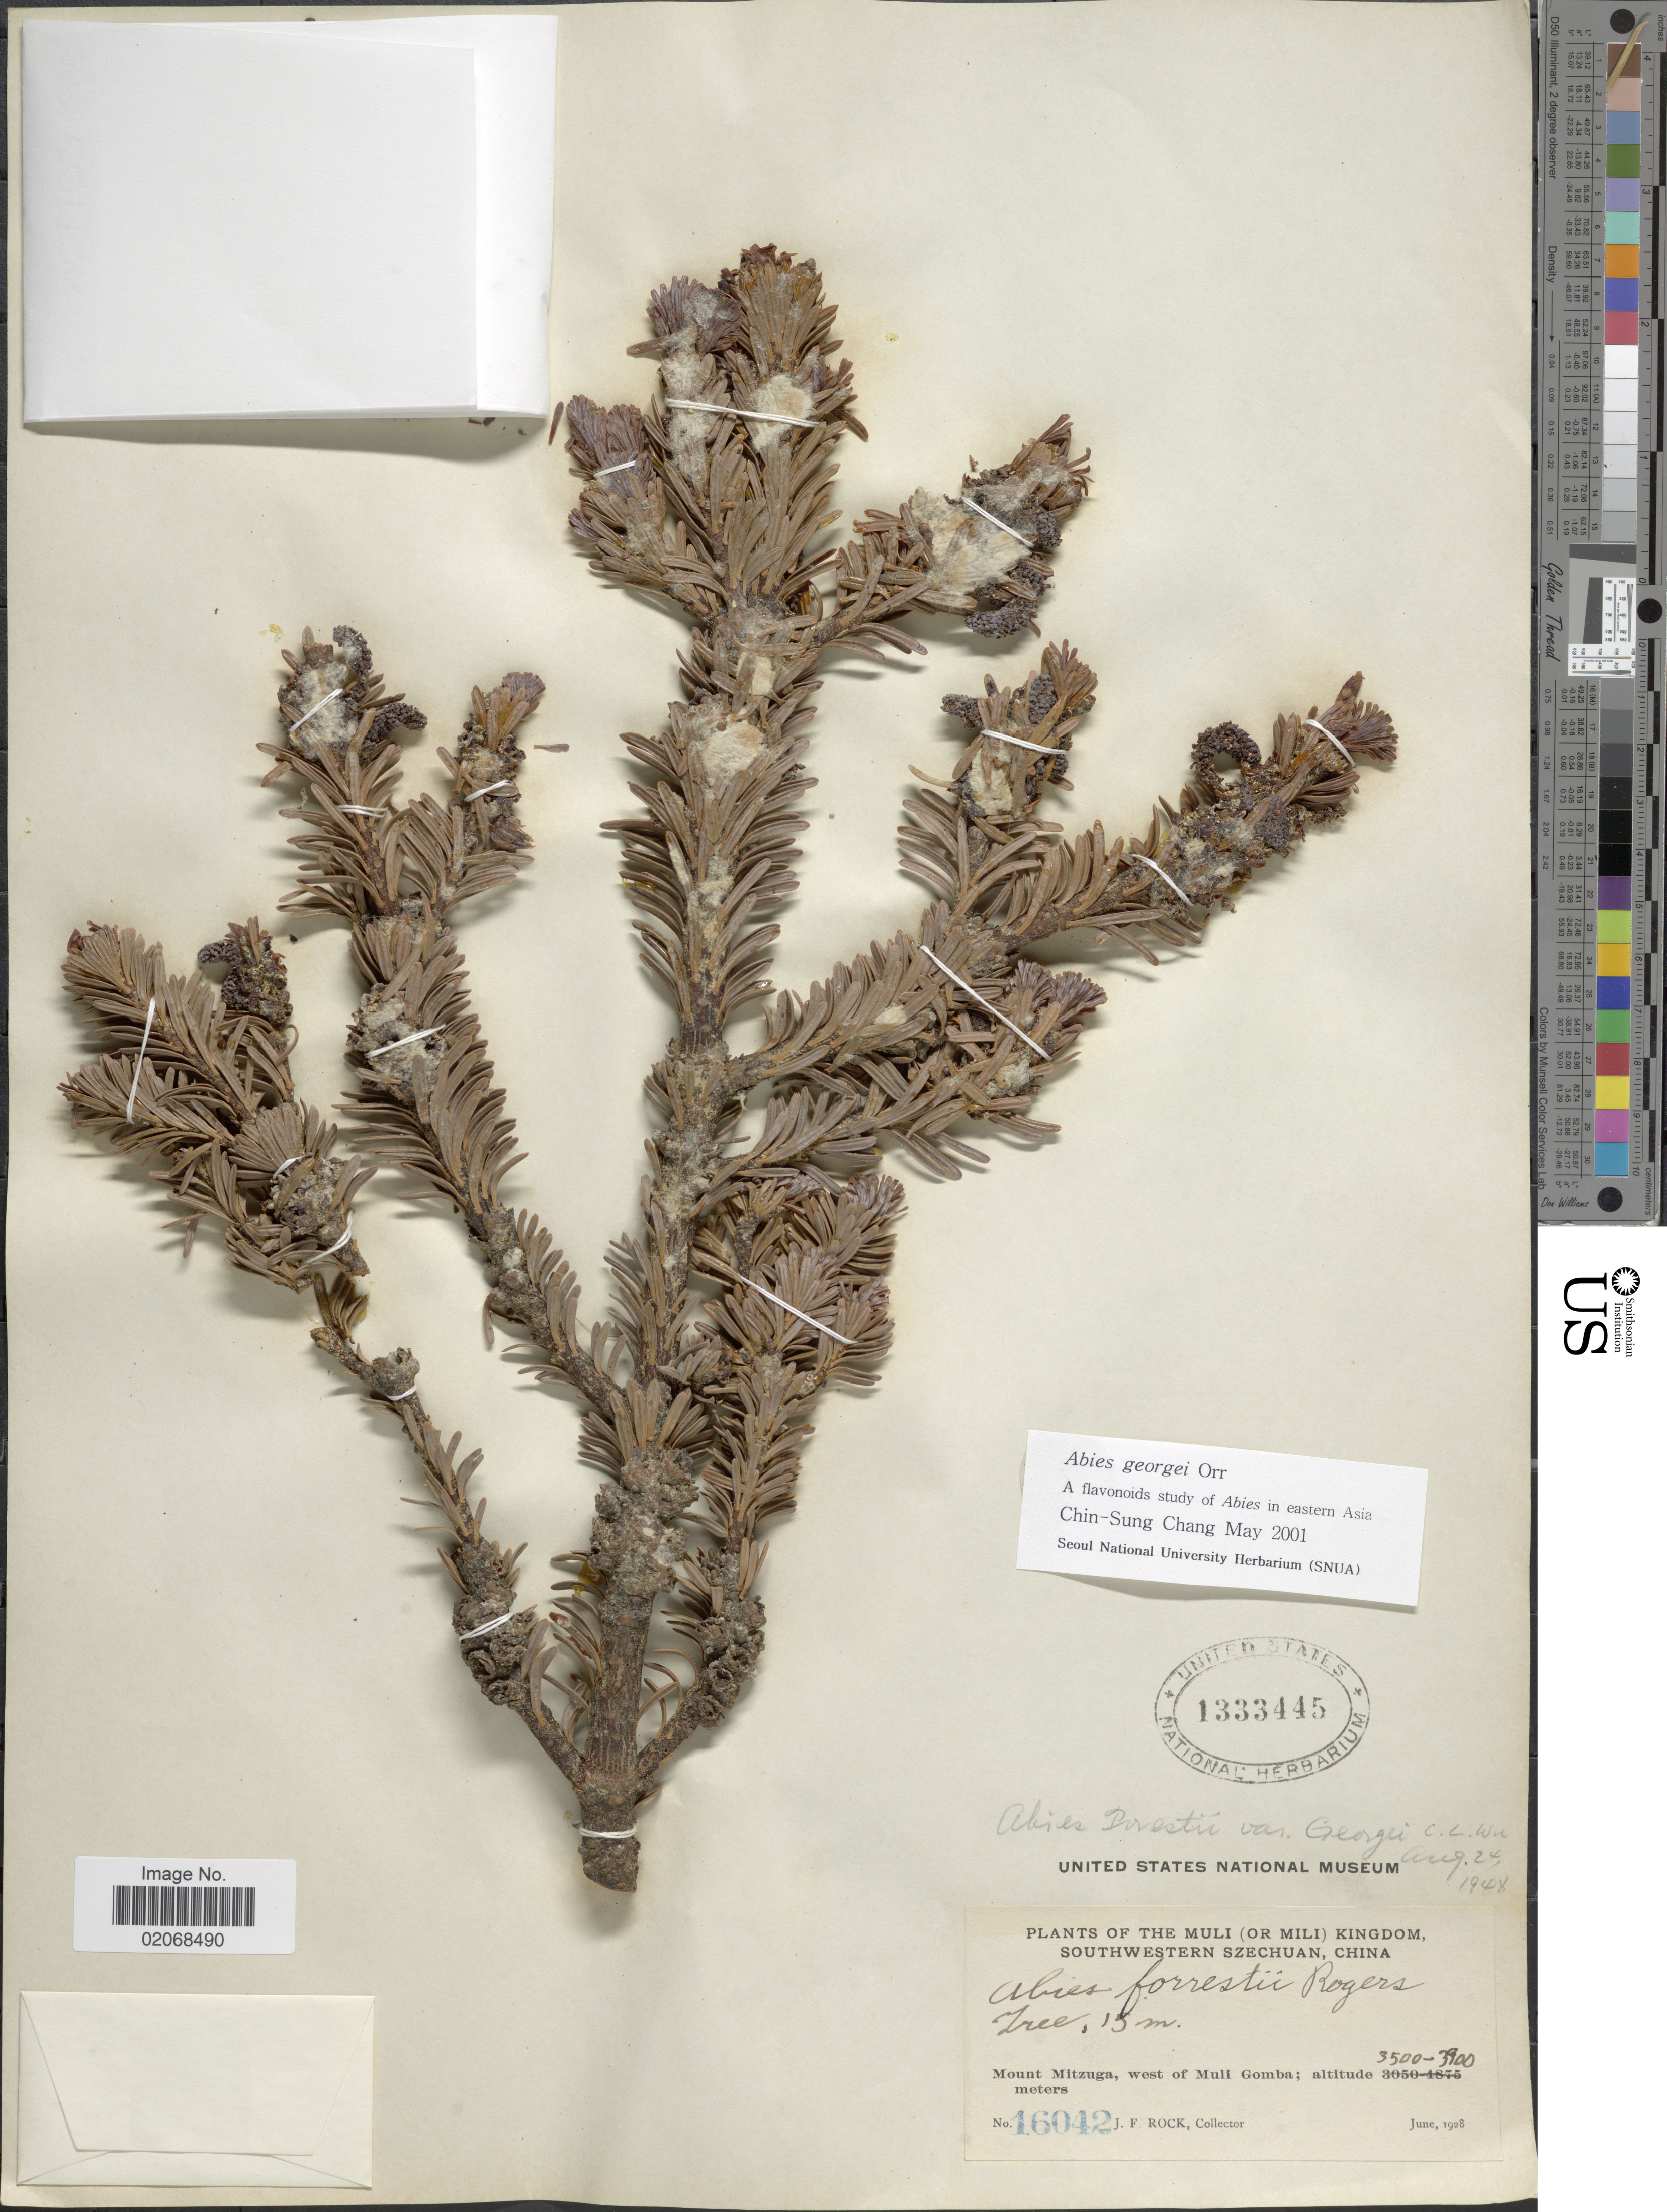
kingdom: Plantae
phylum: Tracheophyta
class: Pinopsida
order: Pinales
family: Pinaceae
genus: Abies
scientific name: Abies forrestii var. georgei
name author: (Orr) Farjon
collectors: J. Rock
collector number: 16042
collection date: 1928-06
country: China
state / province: Sichuan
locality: Muli (or Mili) Kingdom, Southwestern Szechuan, Mount Mitzuga, west of Muli Gomba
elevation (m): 3500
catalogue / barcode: US 1333445